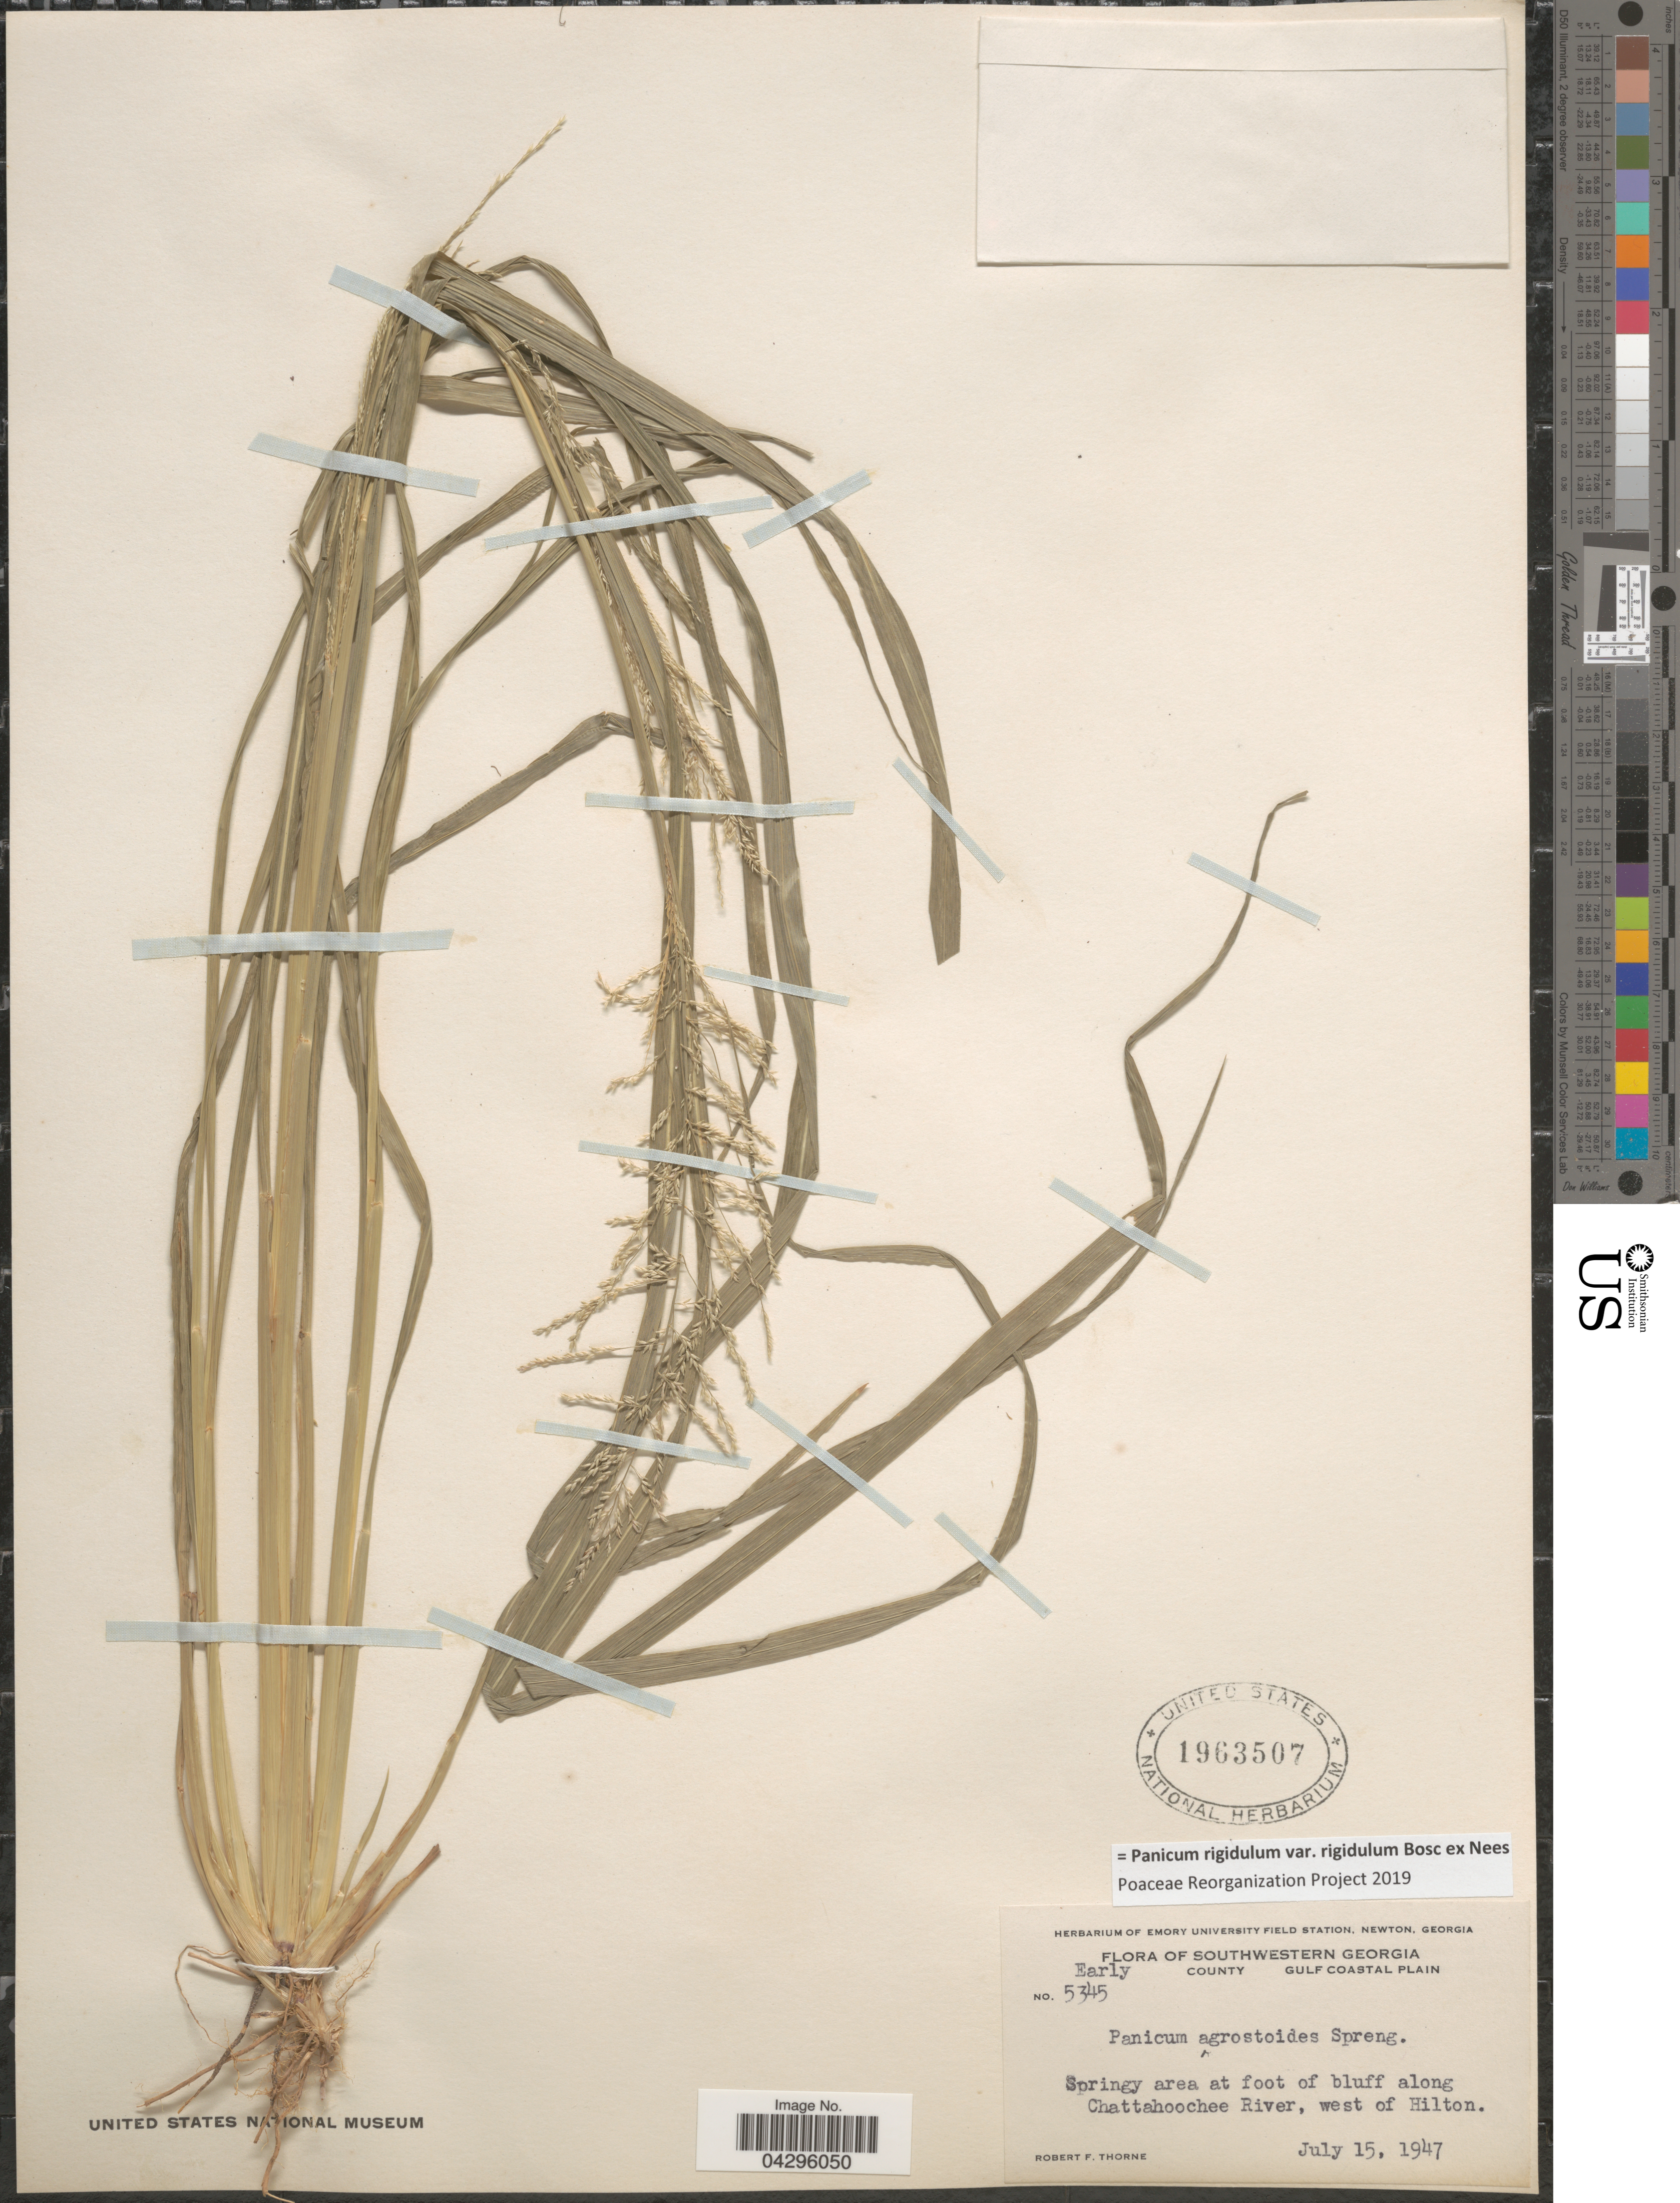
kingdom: Plantae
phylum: Tracheophyta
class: Liliopsida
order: Poales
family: Poaceae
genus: Panicum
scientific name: Panicum rigidulum var. rigidulum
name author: Bosc ex Nees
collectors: R. F. Thorne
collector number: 5345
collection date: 1947-07-15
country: United States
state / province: Georgia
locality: Southwestern Georgia. Early County Gulf Coastal Plain. Springy area at foot of bluff along Chattahoochee River, west of Hilton.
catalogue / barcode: US 1963507